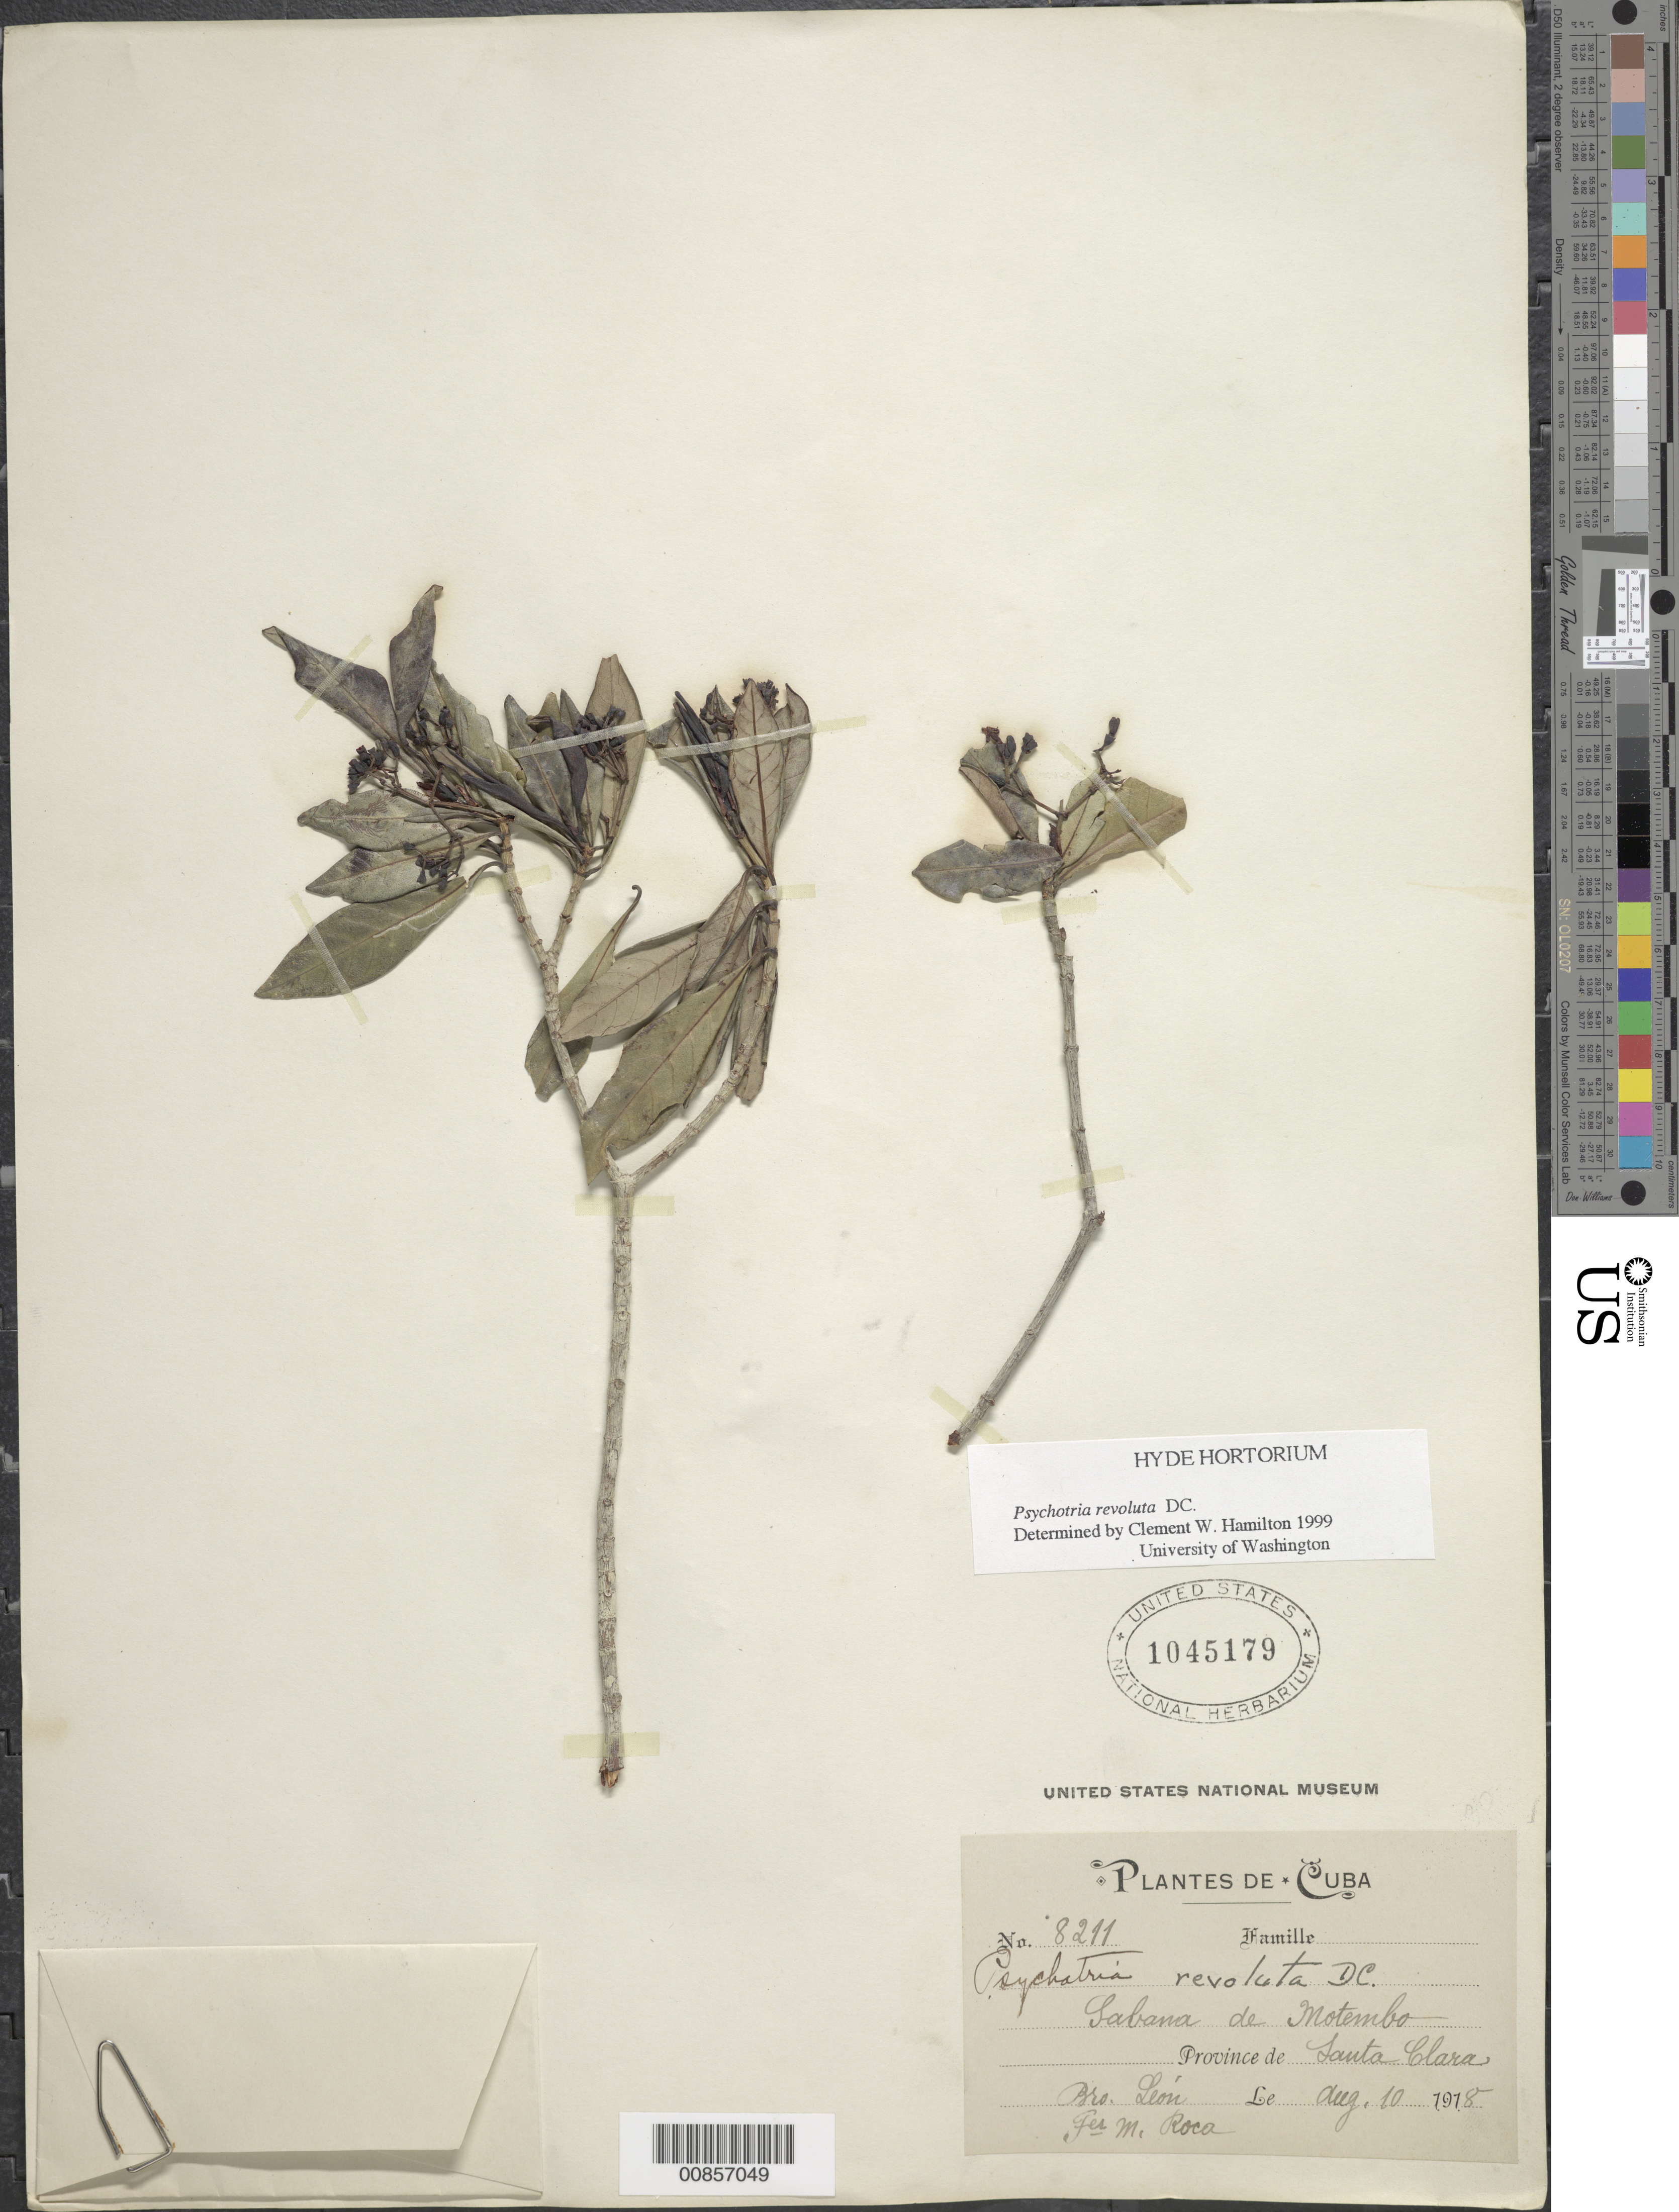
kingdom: Plantae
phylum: Tracheophyta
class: Magnoliopsida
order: Gentianales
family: Rubiaceae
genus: Psychotria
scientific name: Psychotria revoluta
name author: DC.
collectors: Bro. León & M. Roca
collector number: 8211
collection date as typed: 10 Aug 1918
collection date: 1918-08-10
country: Cuba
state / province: Las Villas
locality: Sabana de Montembo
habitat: Sabana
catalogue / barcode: US 1045179